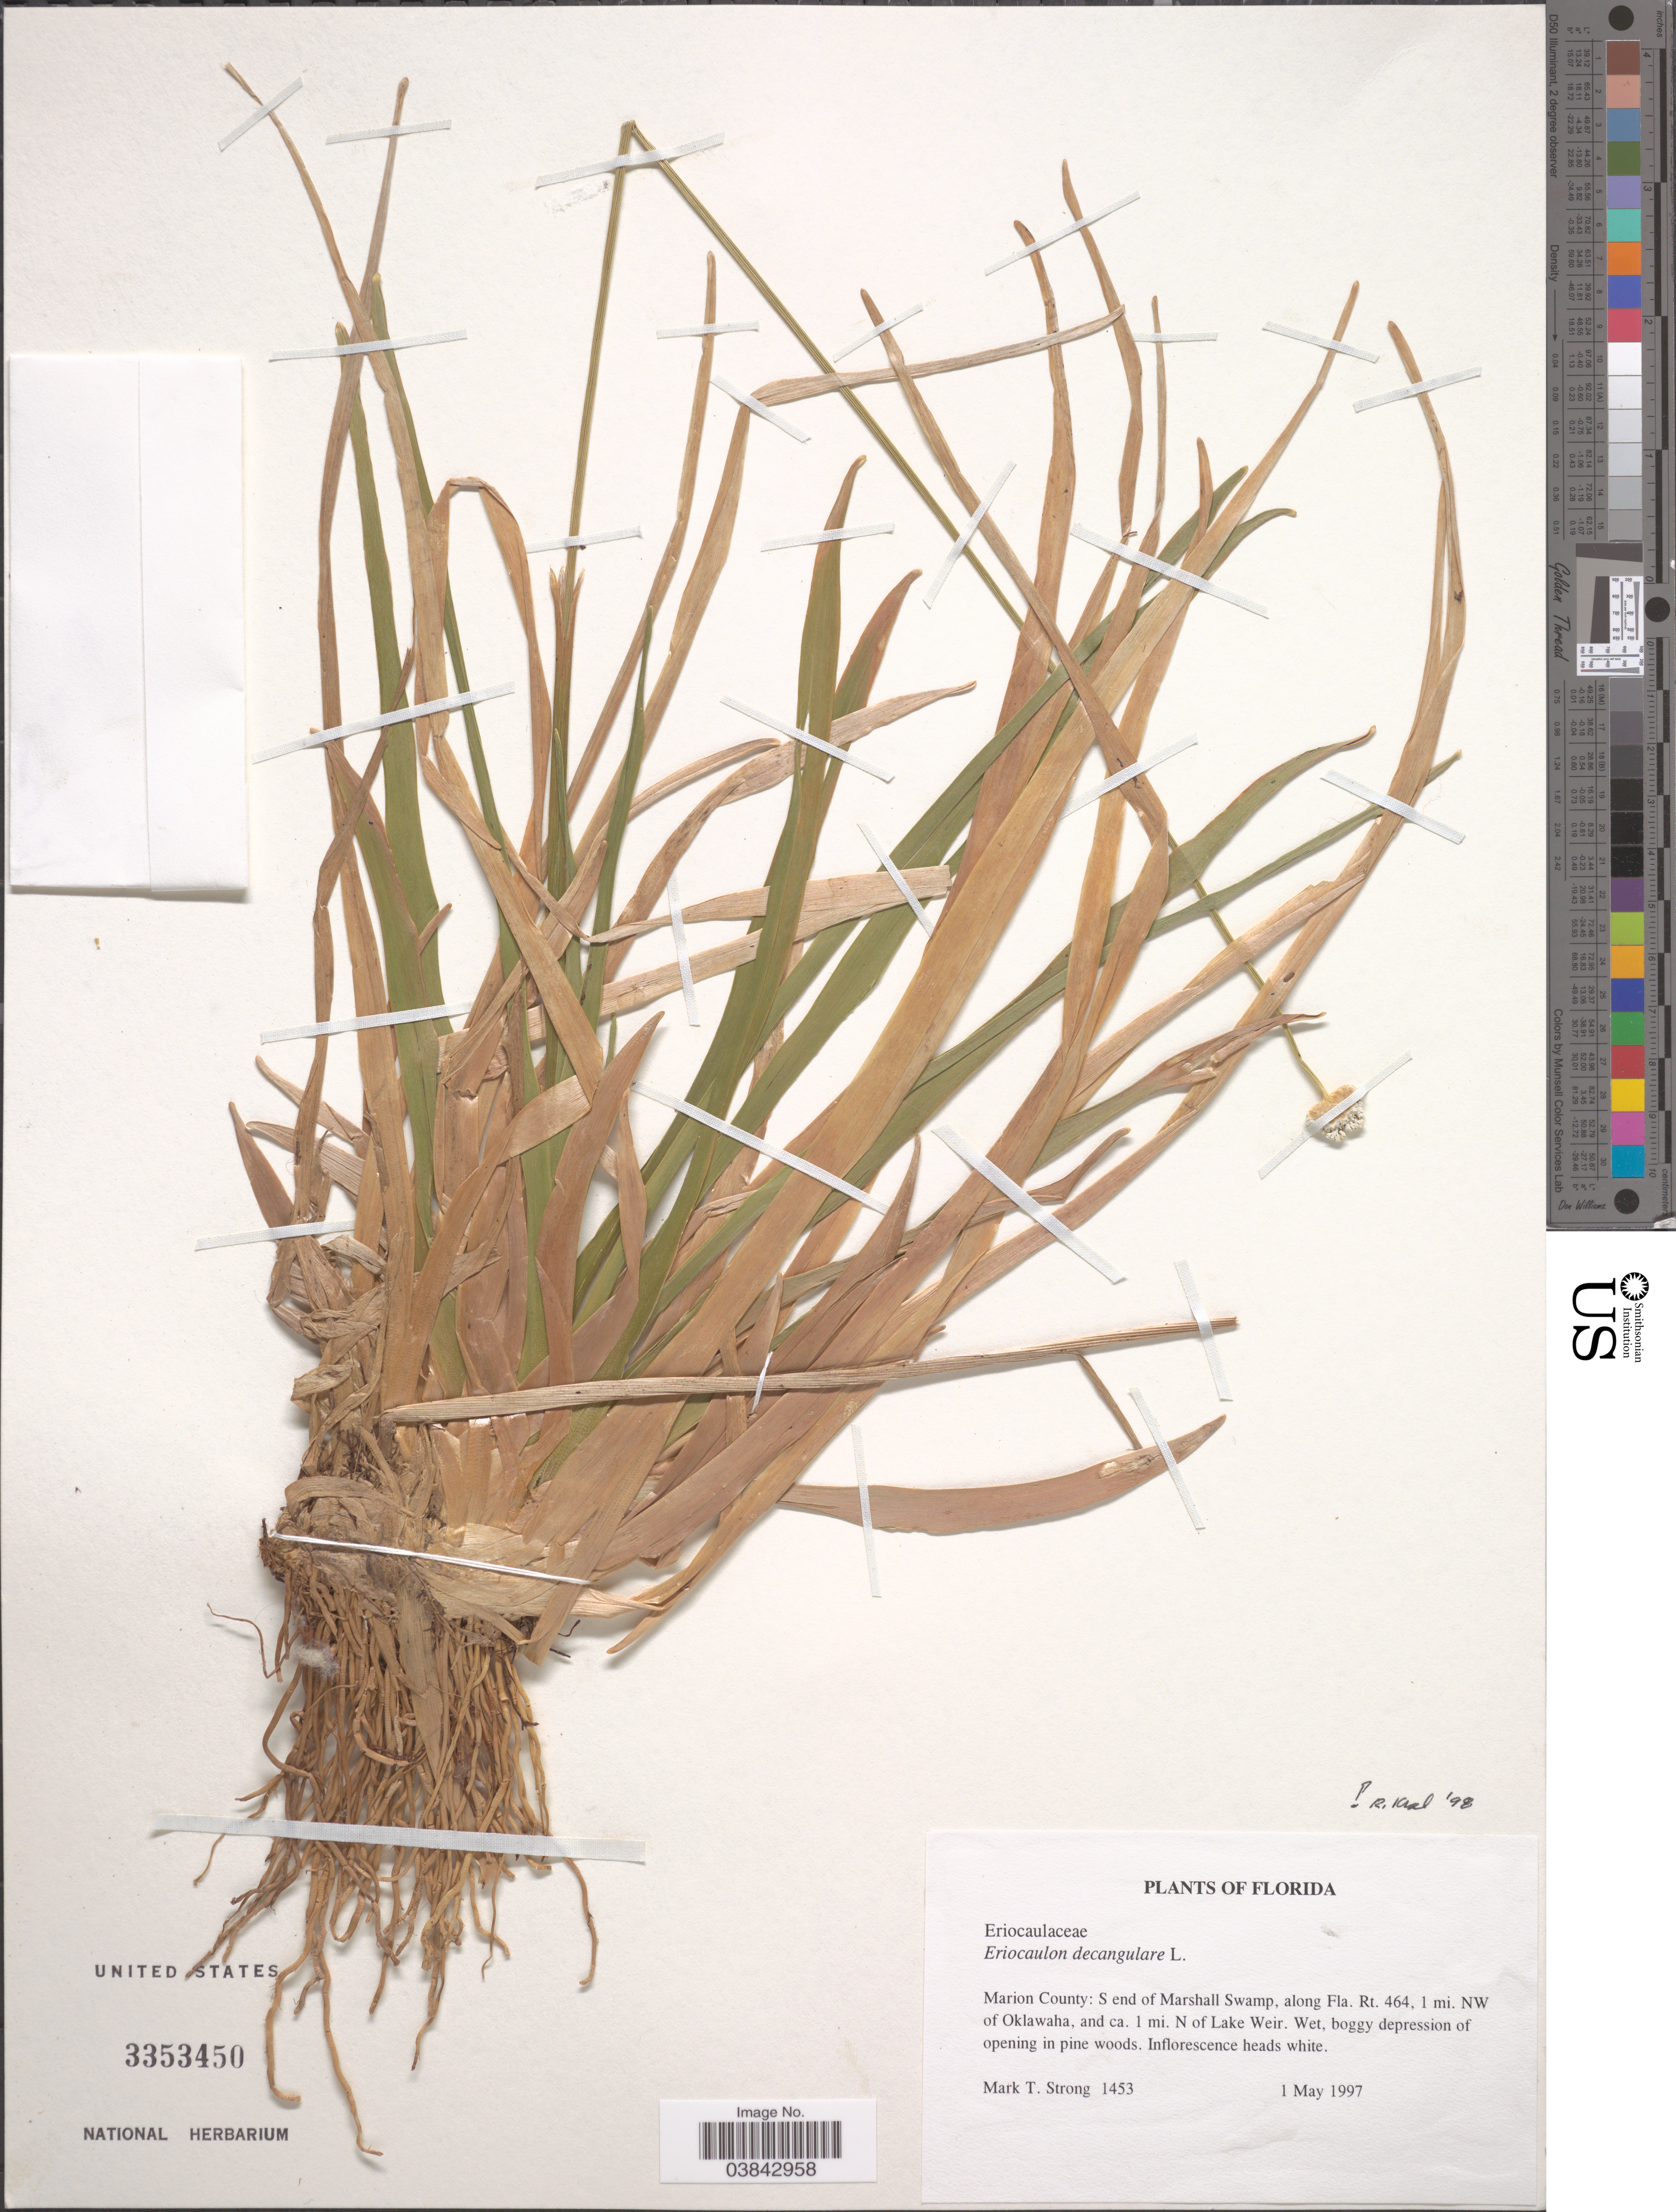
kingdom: Plantae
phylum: Tracheophyta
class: Liliopsida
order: Poales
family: Eriocaulaceae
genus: Eriocaulon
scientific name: Eriocaulon decangulare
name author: L.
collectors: M. T. Strong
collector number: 1453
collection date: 1997-05-01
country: United States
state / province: Florida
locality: Marion County: S end of Marshall Swamp, along Fla. Rt. 464, 1 mi. NW of Oklawaha, and ca. 1 mi. N of Lake Weir.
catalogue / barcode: US 3353450